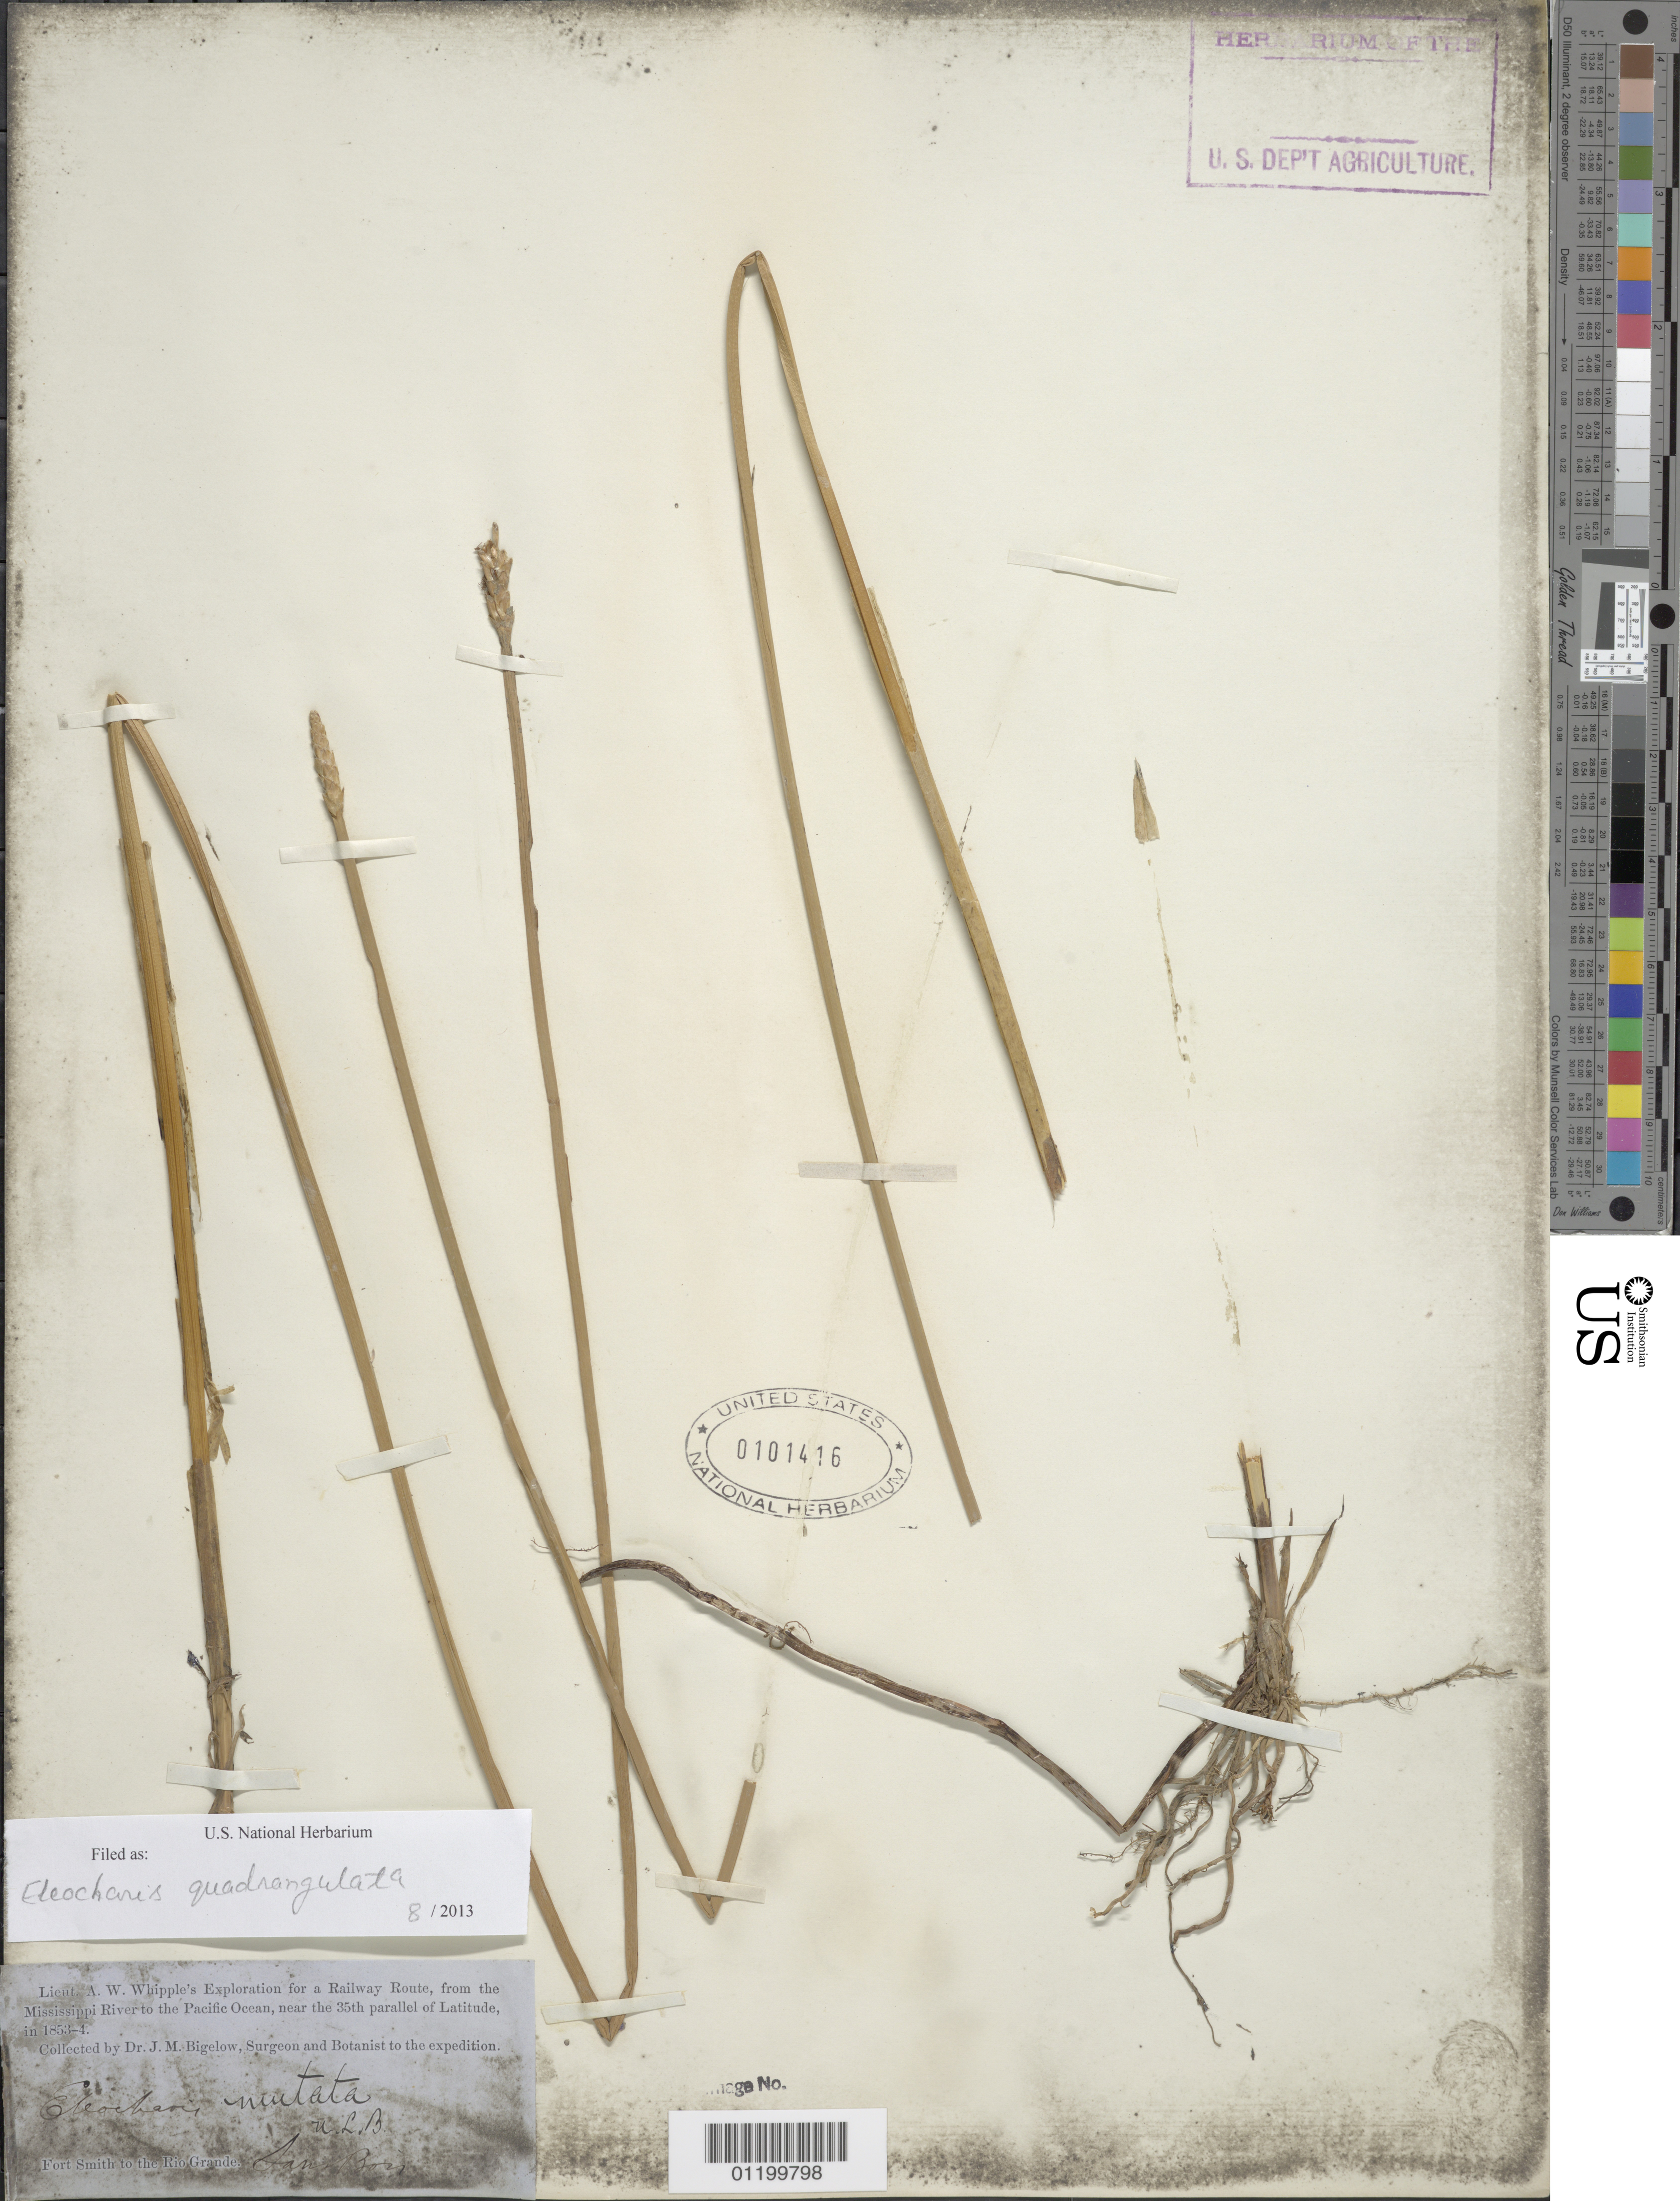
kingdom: Plantae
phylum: Tracheophyta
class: Liliopsida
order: Poales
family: Cyperaceae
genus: Eleocharis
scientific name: Eleocharis quadrangulata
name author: (Michx.) Roem. & Schult.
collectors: J. M. Bigelow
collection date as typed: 1853 to -- --- 1854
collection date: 1853/1854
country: United States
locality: Fort Smith to the Rio Grande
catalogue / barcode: US 101416